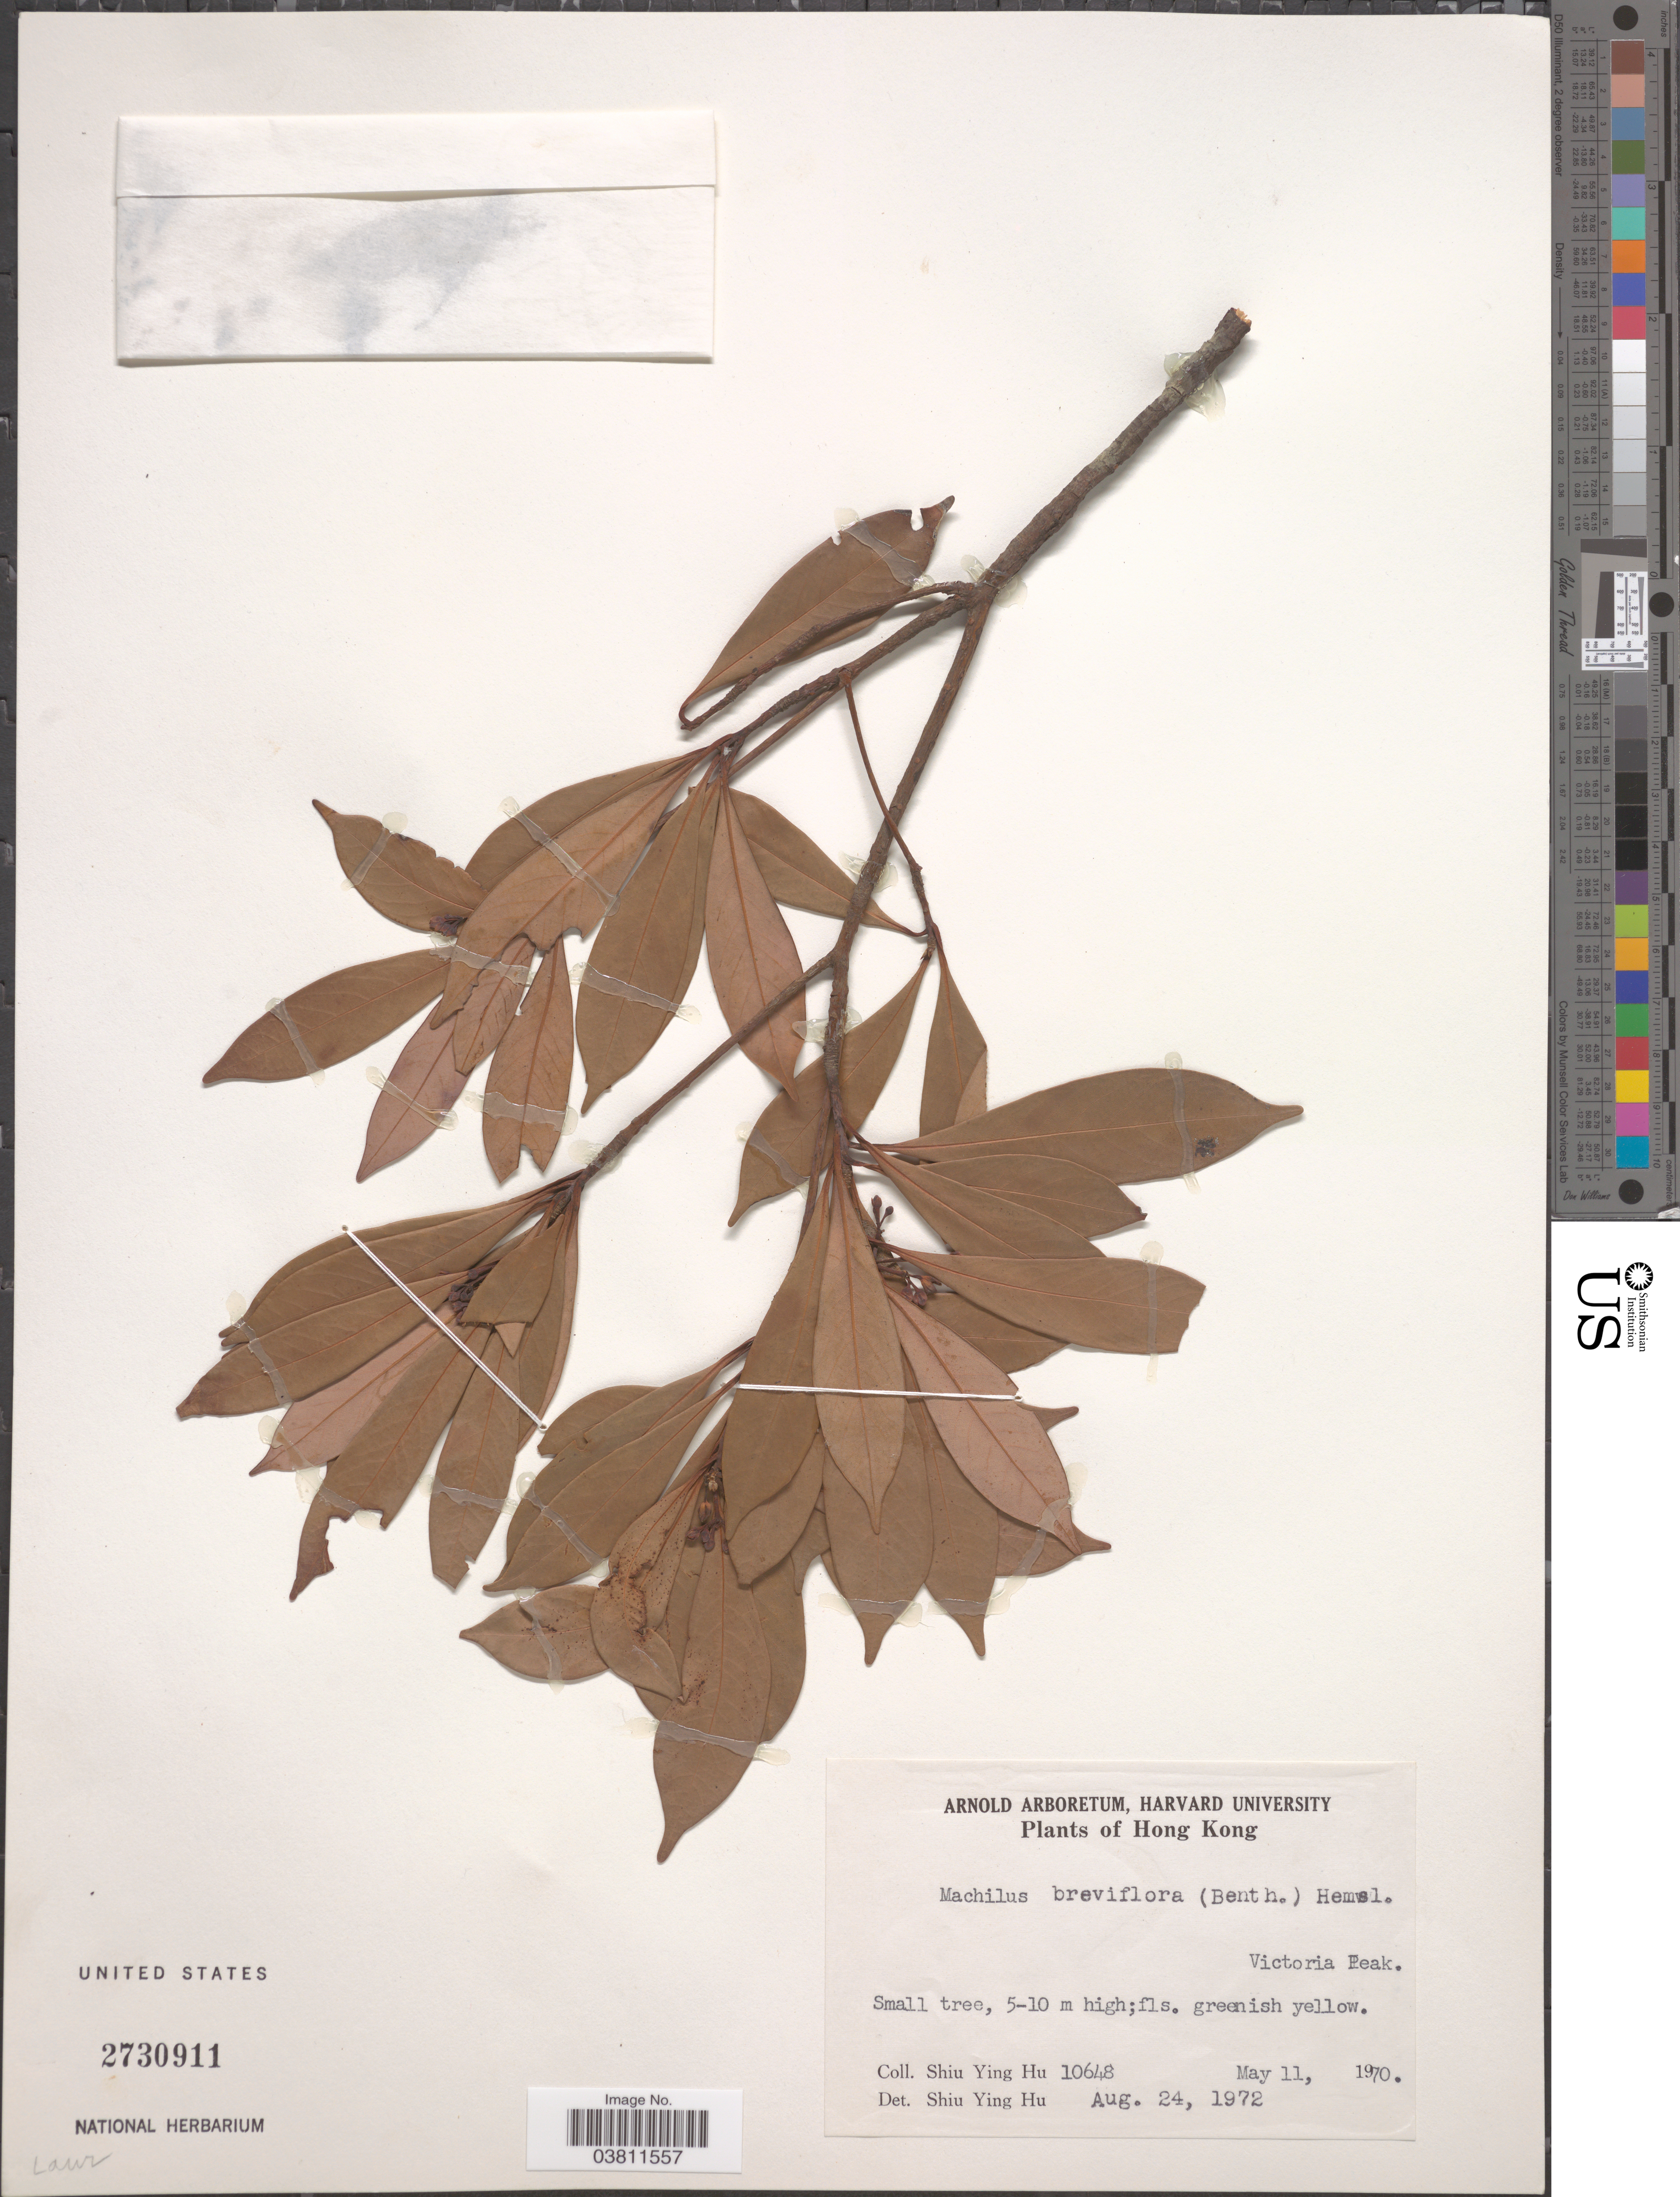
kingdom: Plantae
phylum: Tracheophyta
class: Magnoliopsida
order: Laurales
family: Lauraceae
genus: Machilus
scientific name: Machilus breviflora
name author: (Benth.) Hemsl.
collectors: S. Y. Hu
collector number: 10648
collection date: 1972-08-24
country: China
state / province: Hong Kong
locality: Victoria Peak.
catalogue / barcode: US 2730911